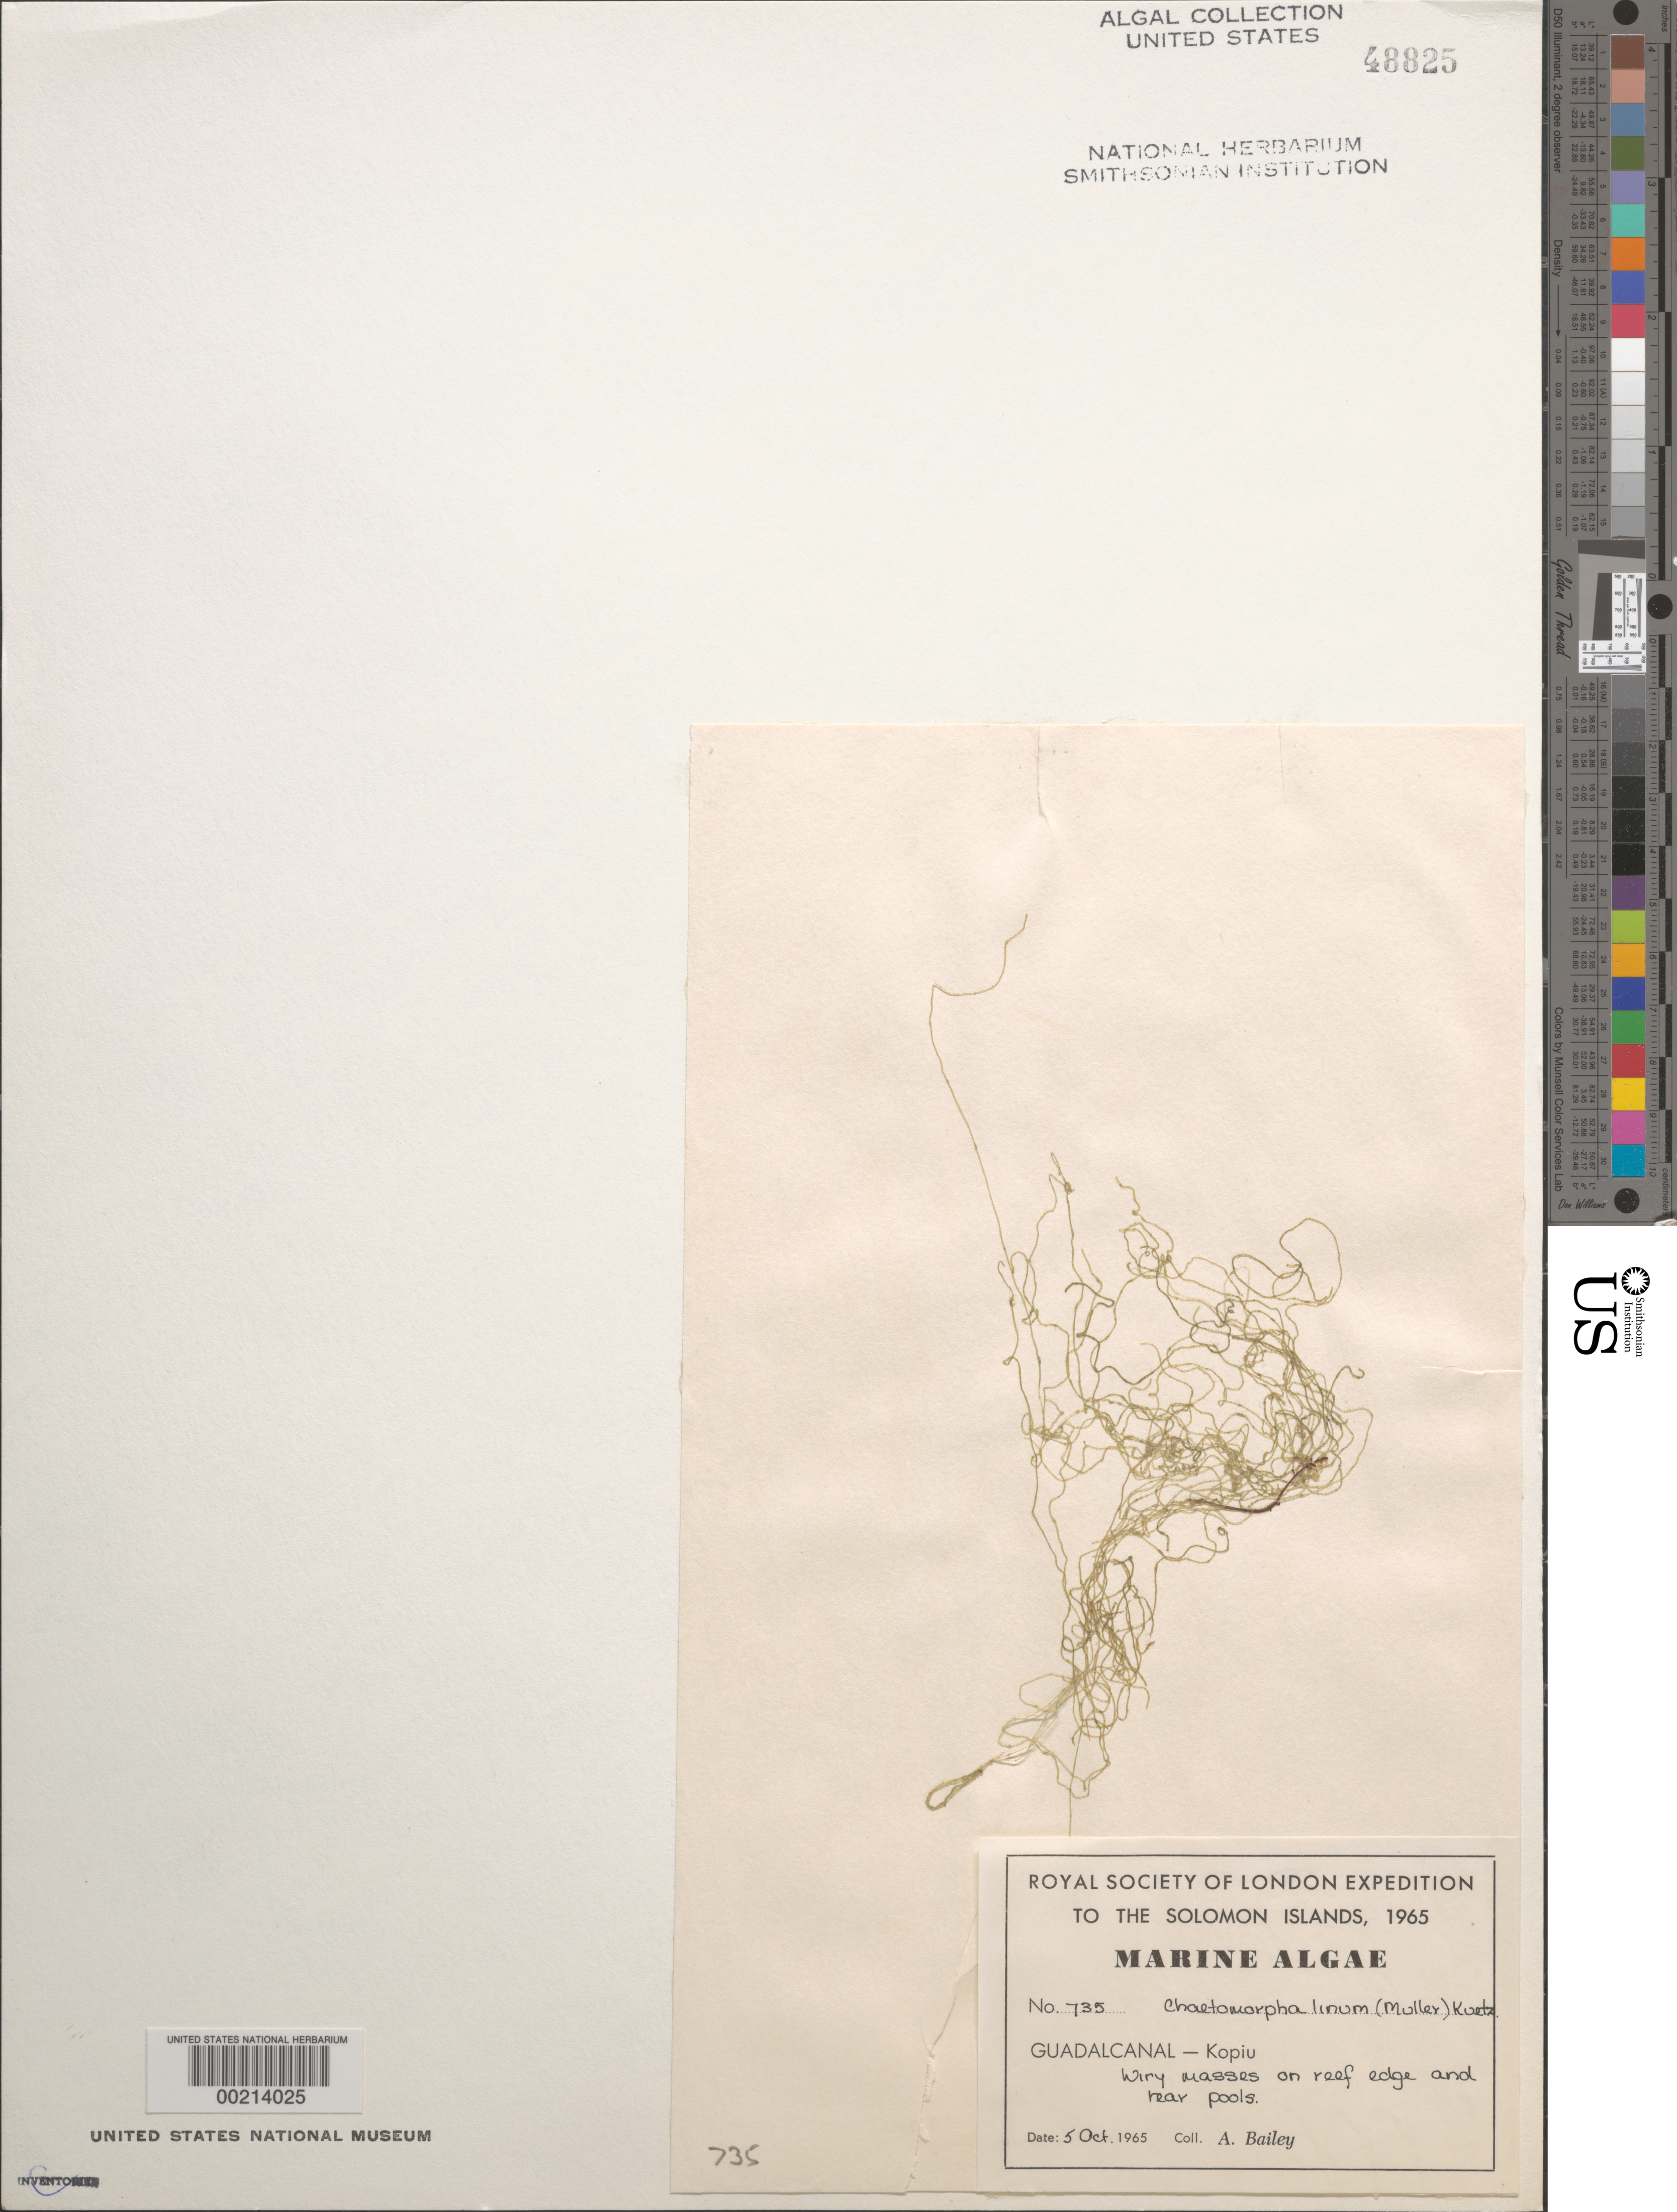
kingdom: Plantae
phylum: Chlorophyta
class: Ulvophyceae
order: Cladophorales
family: Cladophoraceae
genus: Chaetomorpha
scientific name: Chaetomorpha linum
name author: (O.F. Muell.) Kütz.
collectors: A. Bailey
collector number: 735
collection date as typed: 05 Oct 1965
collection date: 1965-10-05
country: Solomon Islands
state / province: Guadalcanal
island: Guadalcanal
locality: Kopiu (town)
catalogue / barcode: US 48825